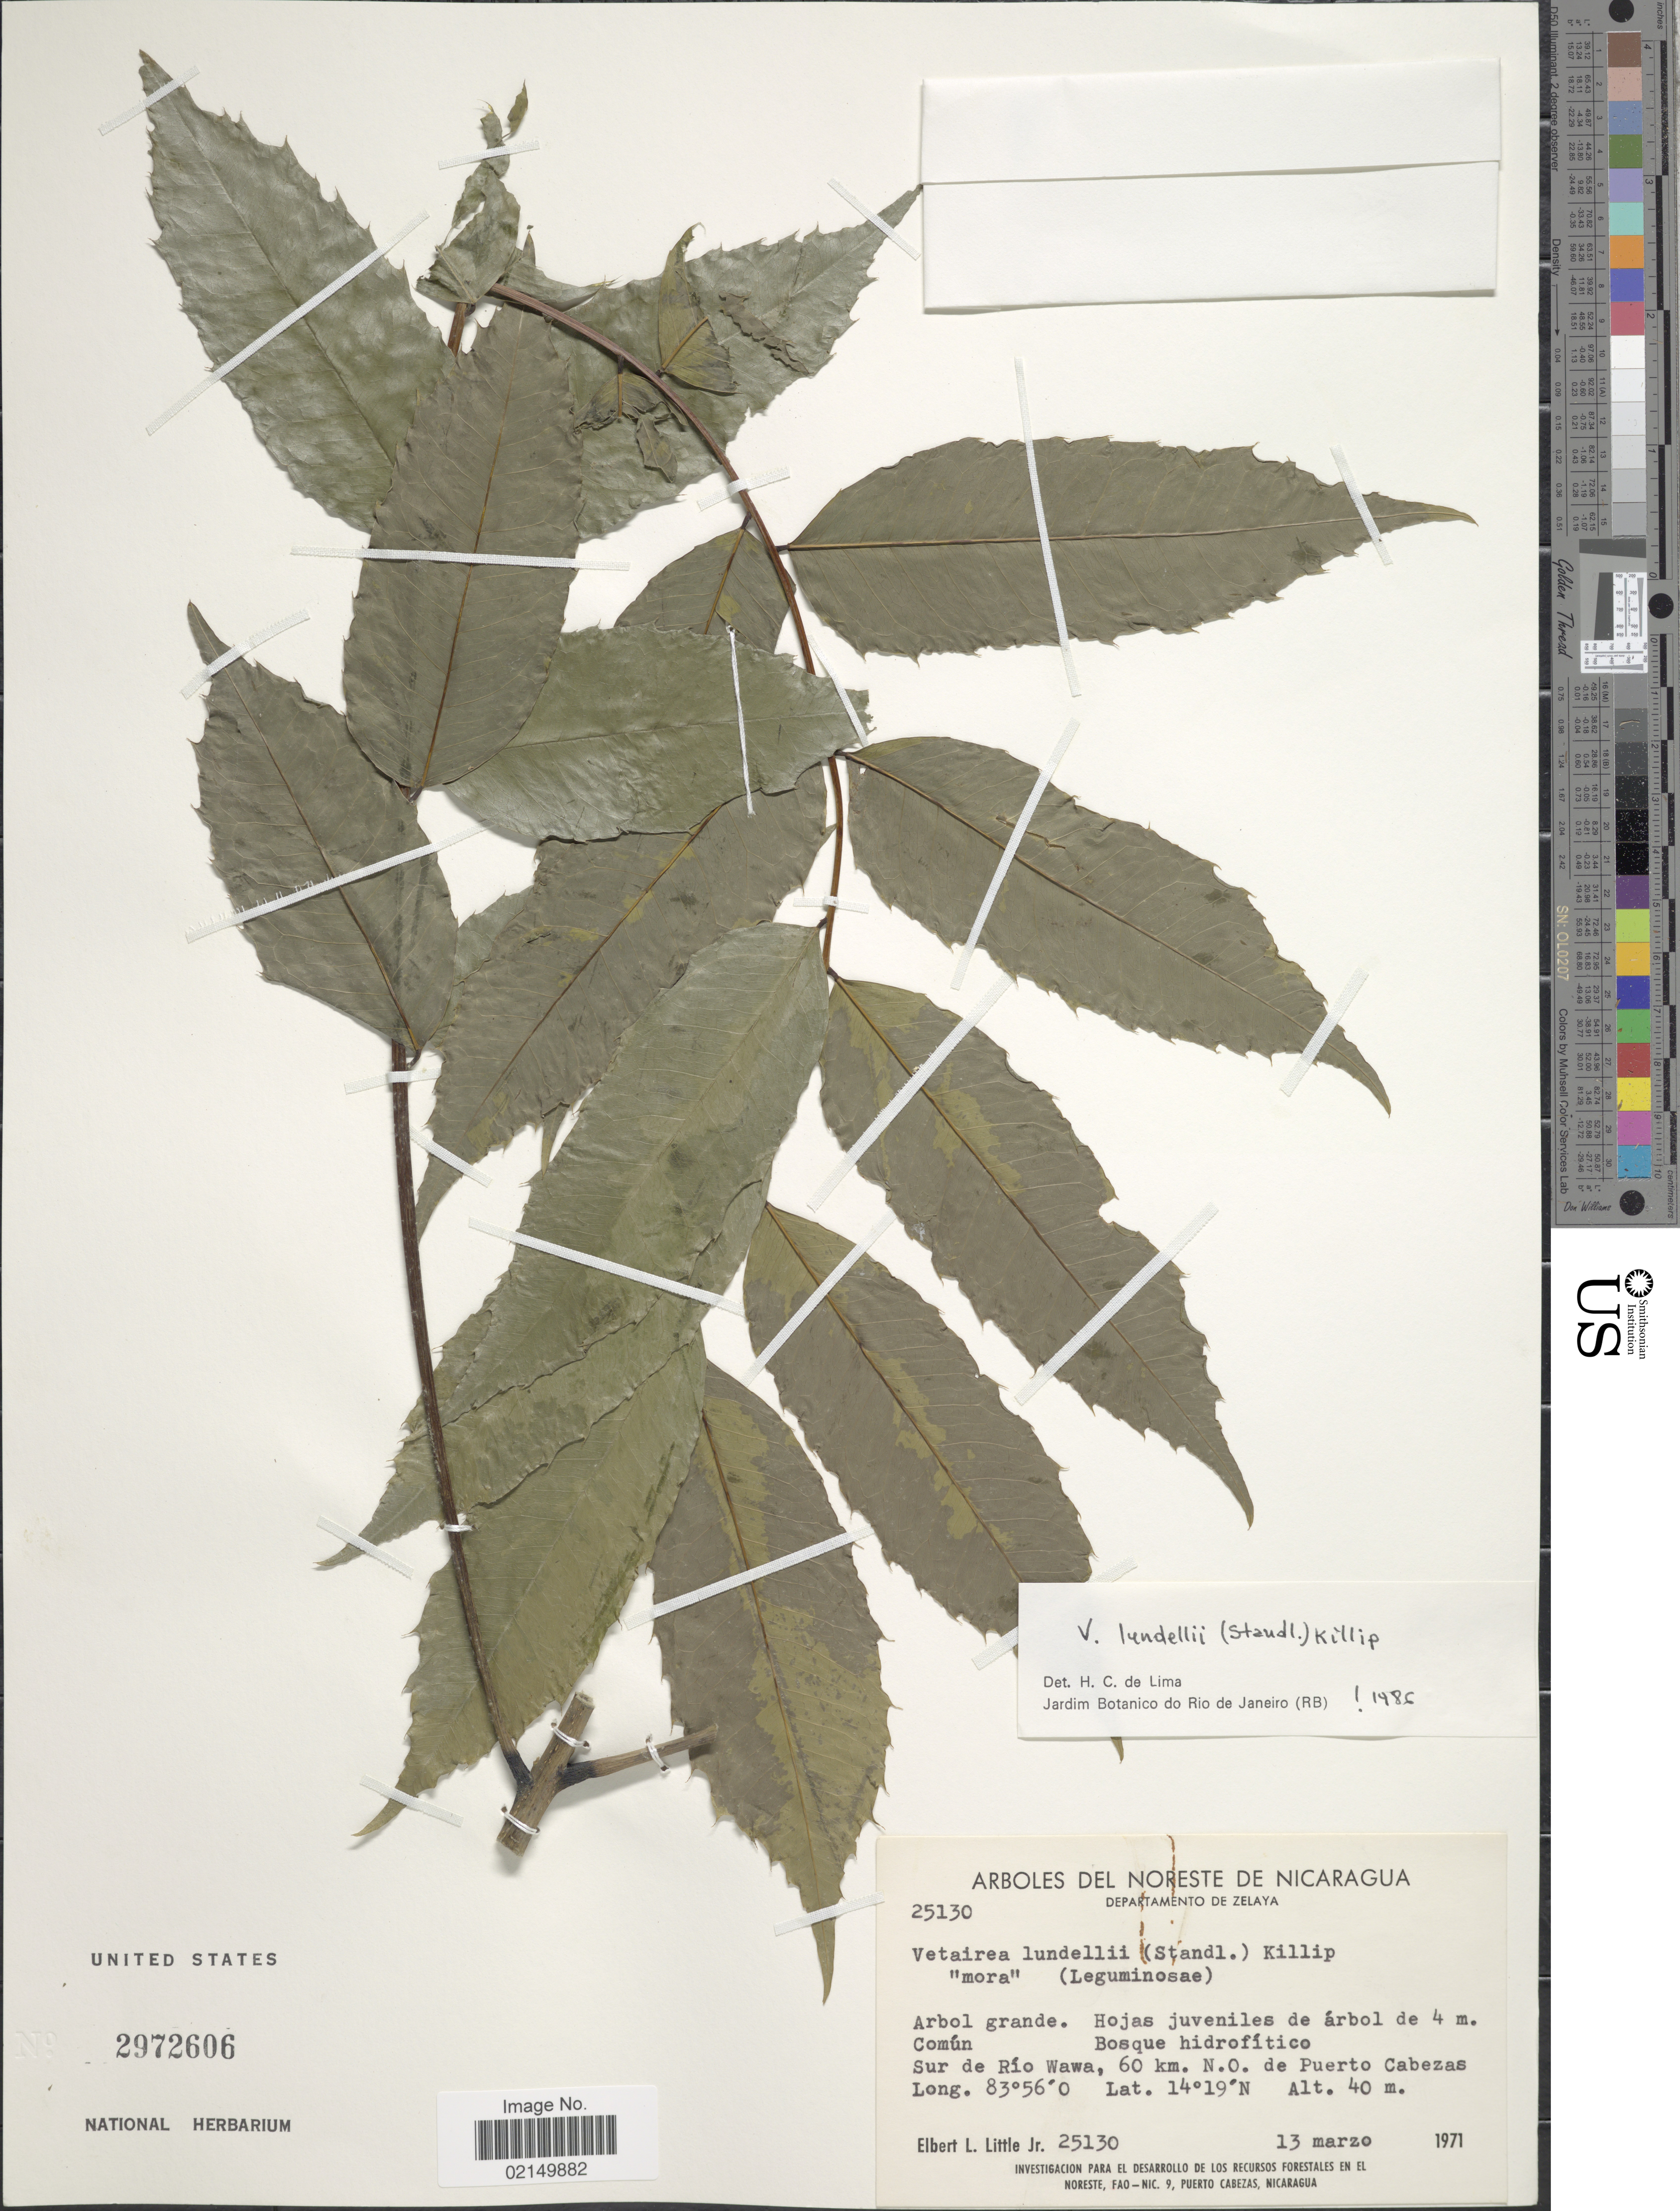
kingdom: Plantae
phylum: Tracheophyta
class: Magnoliopsida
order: Fabales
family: Fabaceae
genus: Vatairea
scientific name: Vatairea lundellii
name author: (Standl.) Killip ex Record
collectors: E. L. Little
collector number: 25130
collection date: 1971-03-13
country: Nicaragua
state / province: Atlantico Norte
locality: Arboles del Noretste de Nicaragua, Departamento de Zelaya, Sur de Río Wawa, 60 km N.O. de Puerto Cabezas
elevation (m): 40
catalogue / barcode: US 2972606